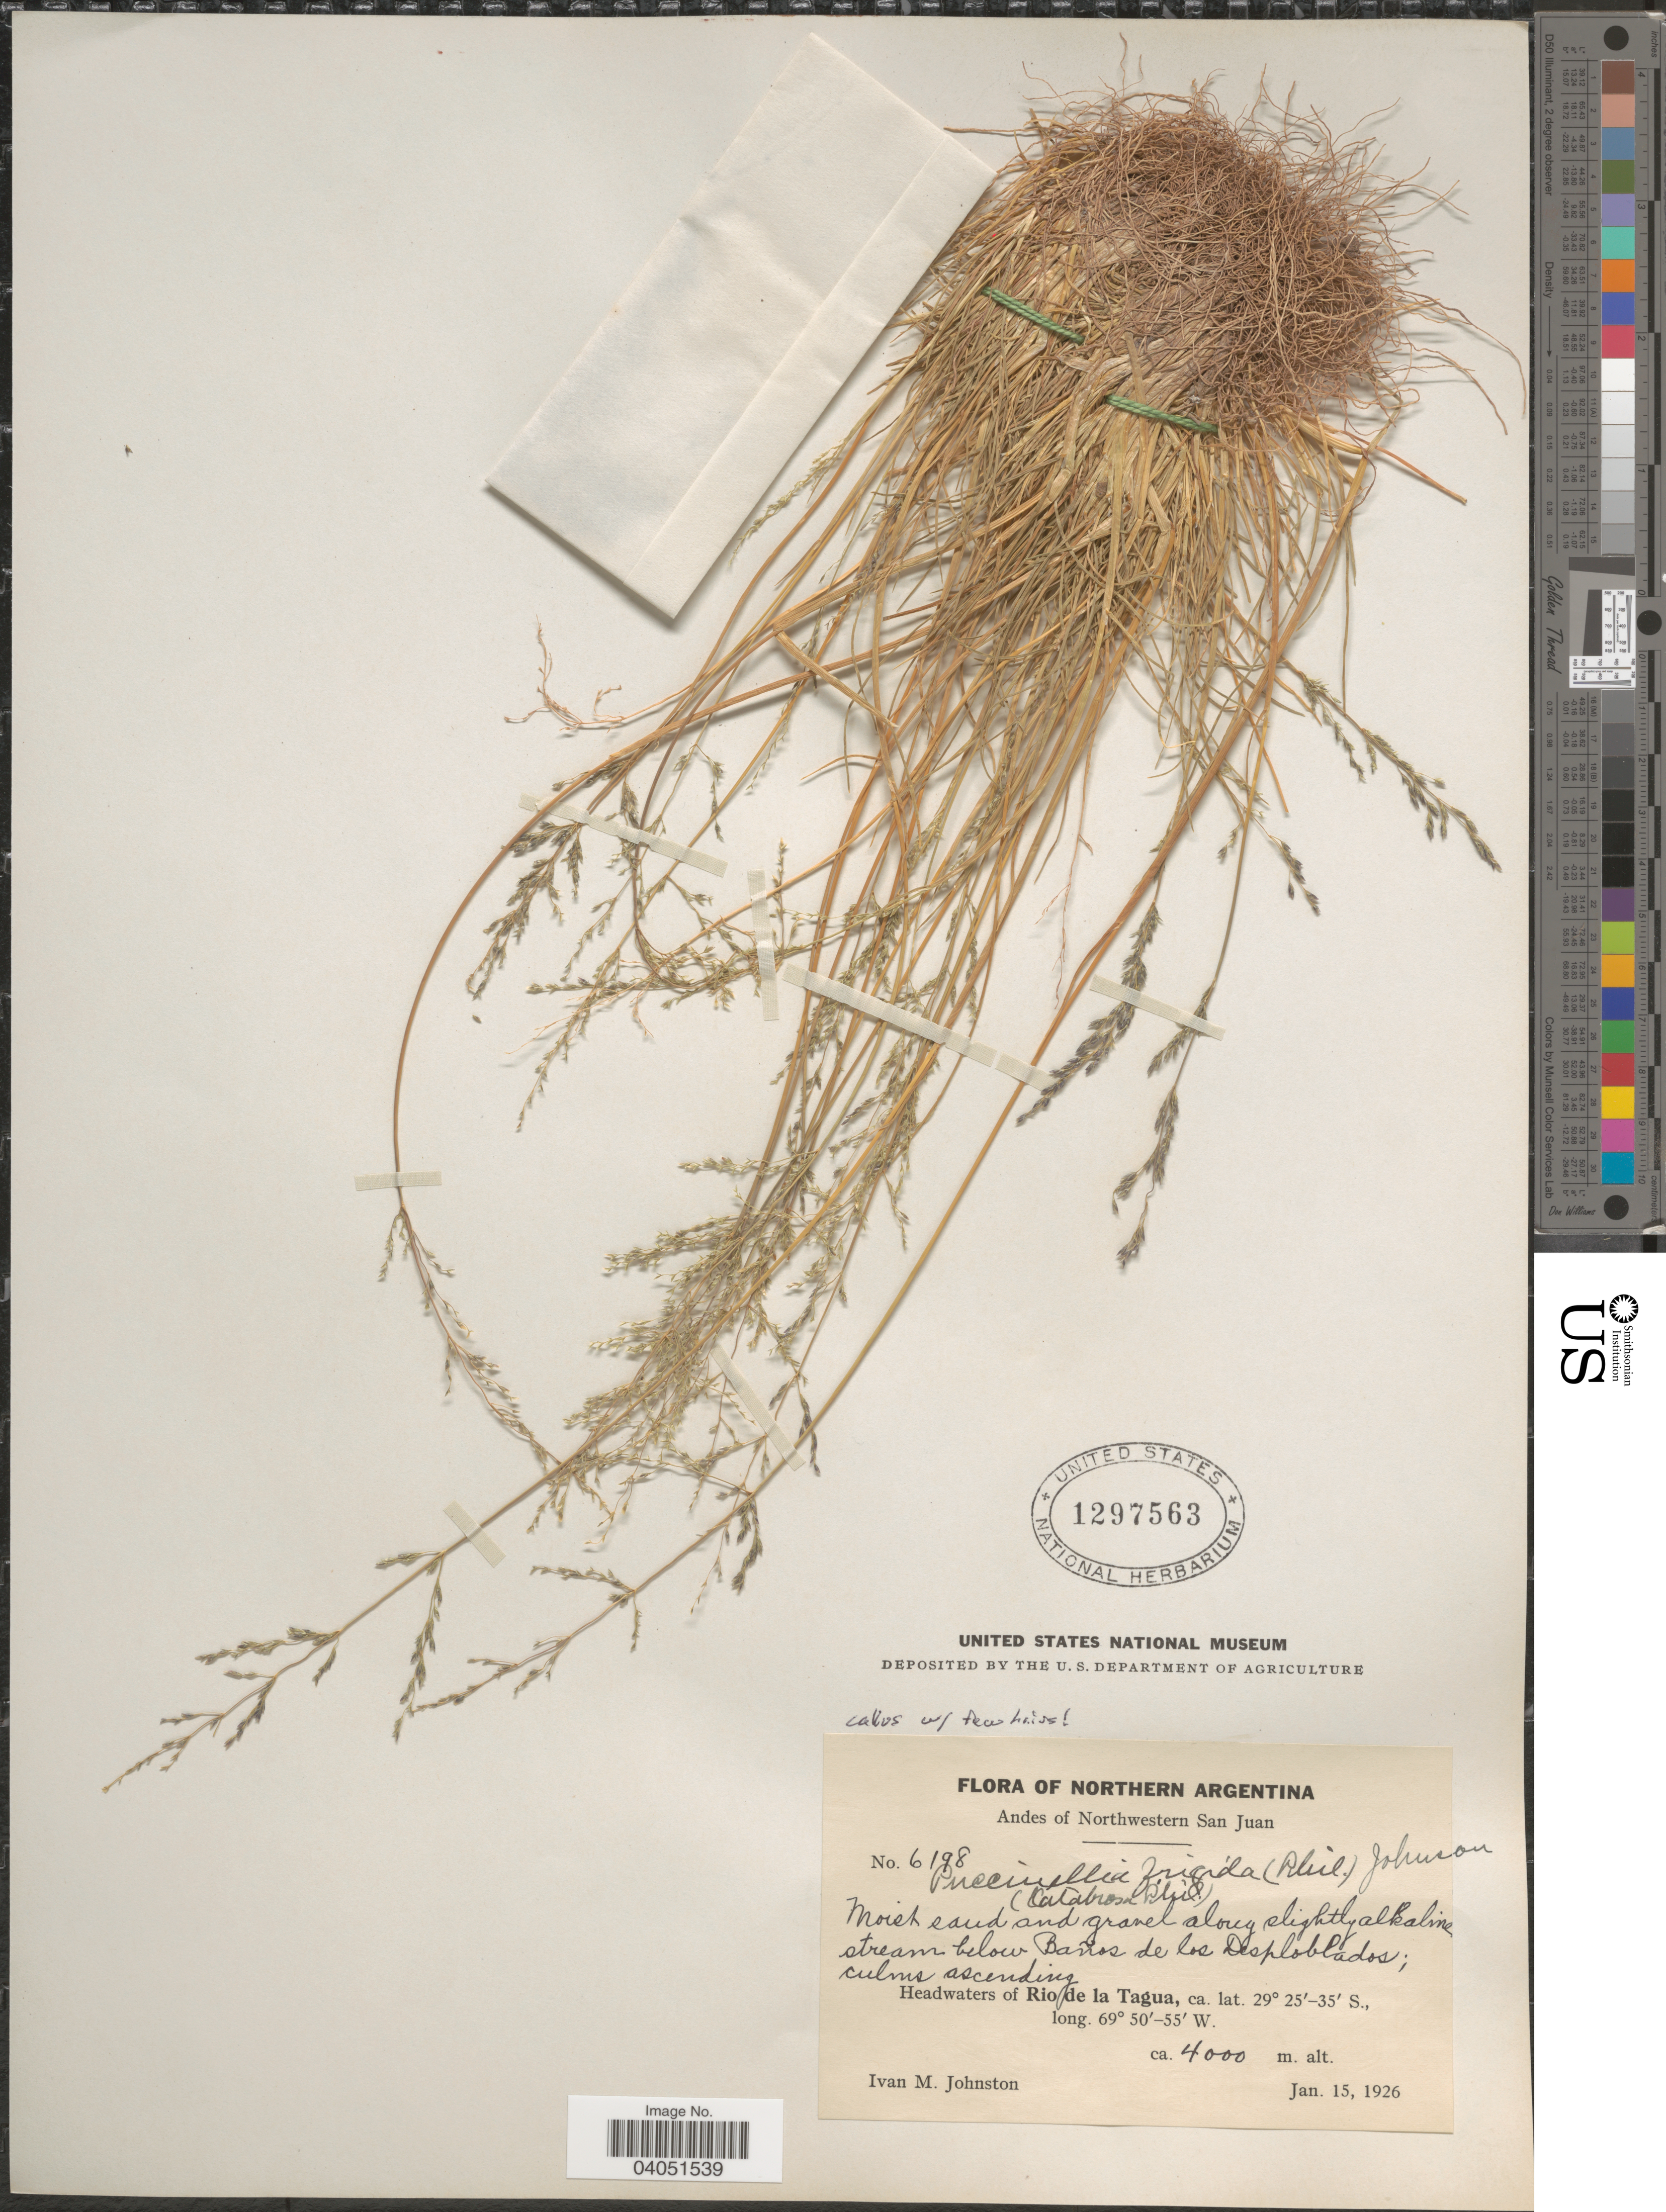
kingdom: Plantae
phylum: Tracheophyta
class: Liliopsida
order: Poales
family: Poaceae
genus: Puccinellia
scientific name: Puccinellia frigida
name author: (Phil.) I.M. Johnst.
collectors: I.M. Johnston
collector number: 6198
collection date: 1926-01-15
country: Argentina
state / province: San Juan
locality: Northern Argentina. Andes of Northwestern San Juan. Moist sand and gravel along slightly alkaline stream below Baños de los Desploblados; culms ascending. Headwaters of Rio de la Tagua.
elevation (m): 4000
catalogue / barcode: US 1297563